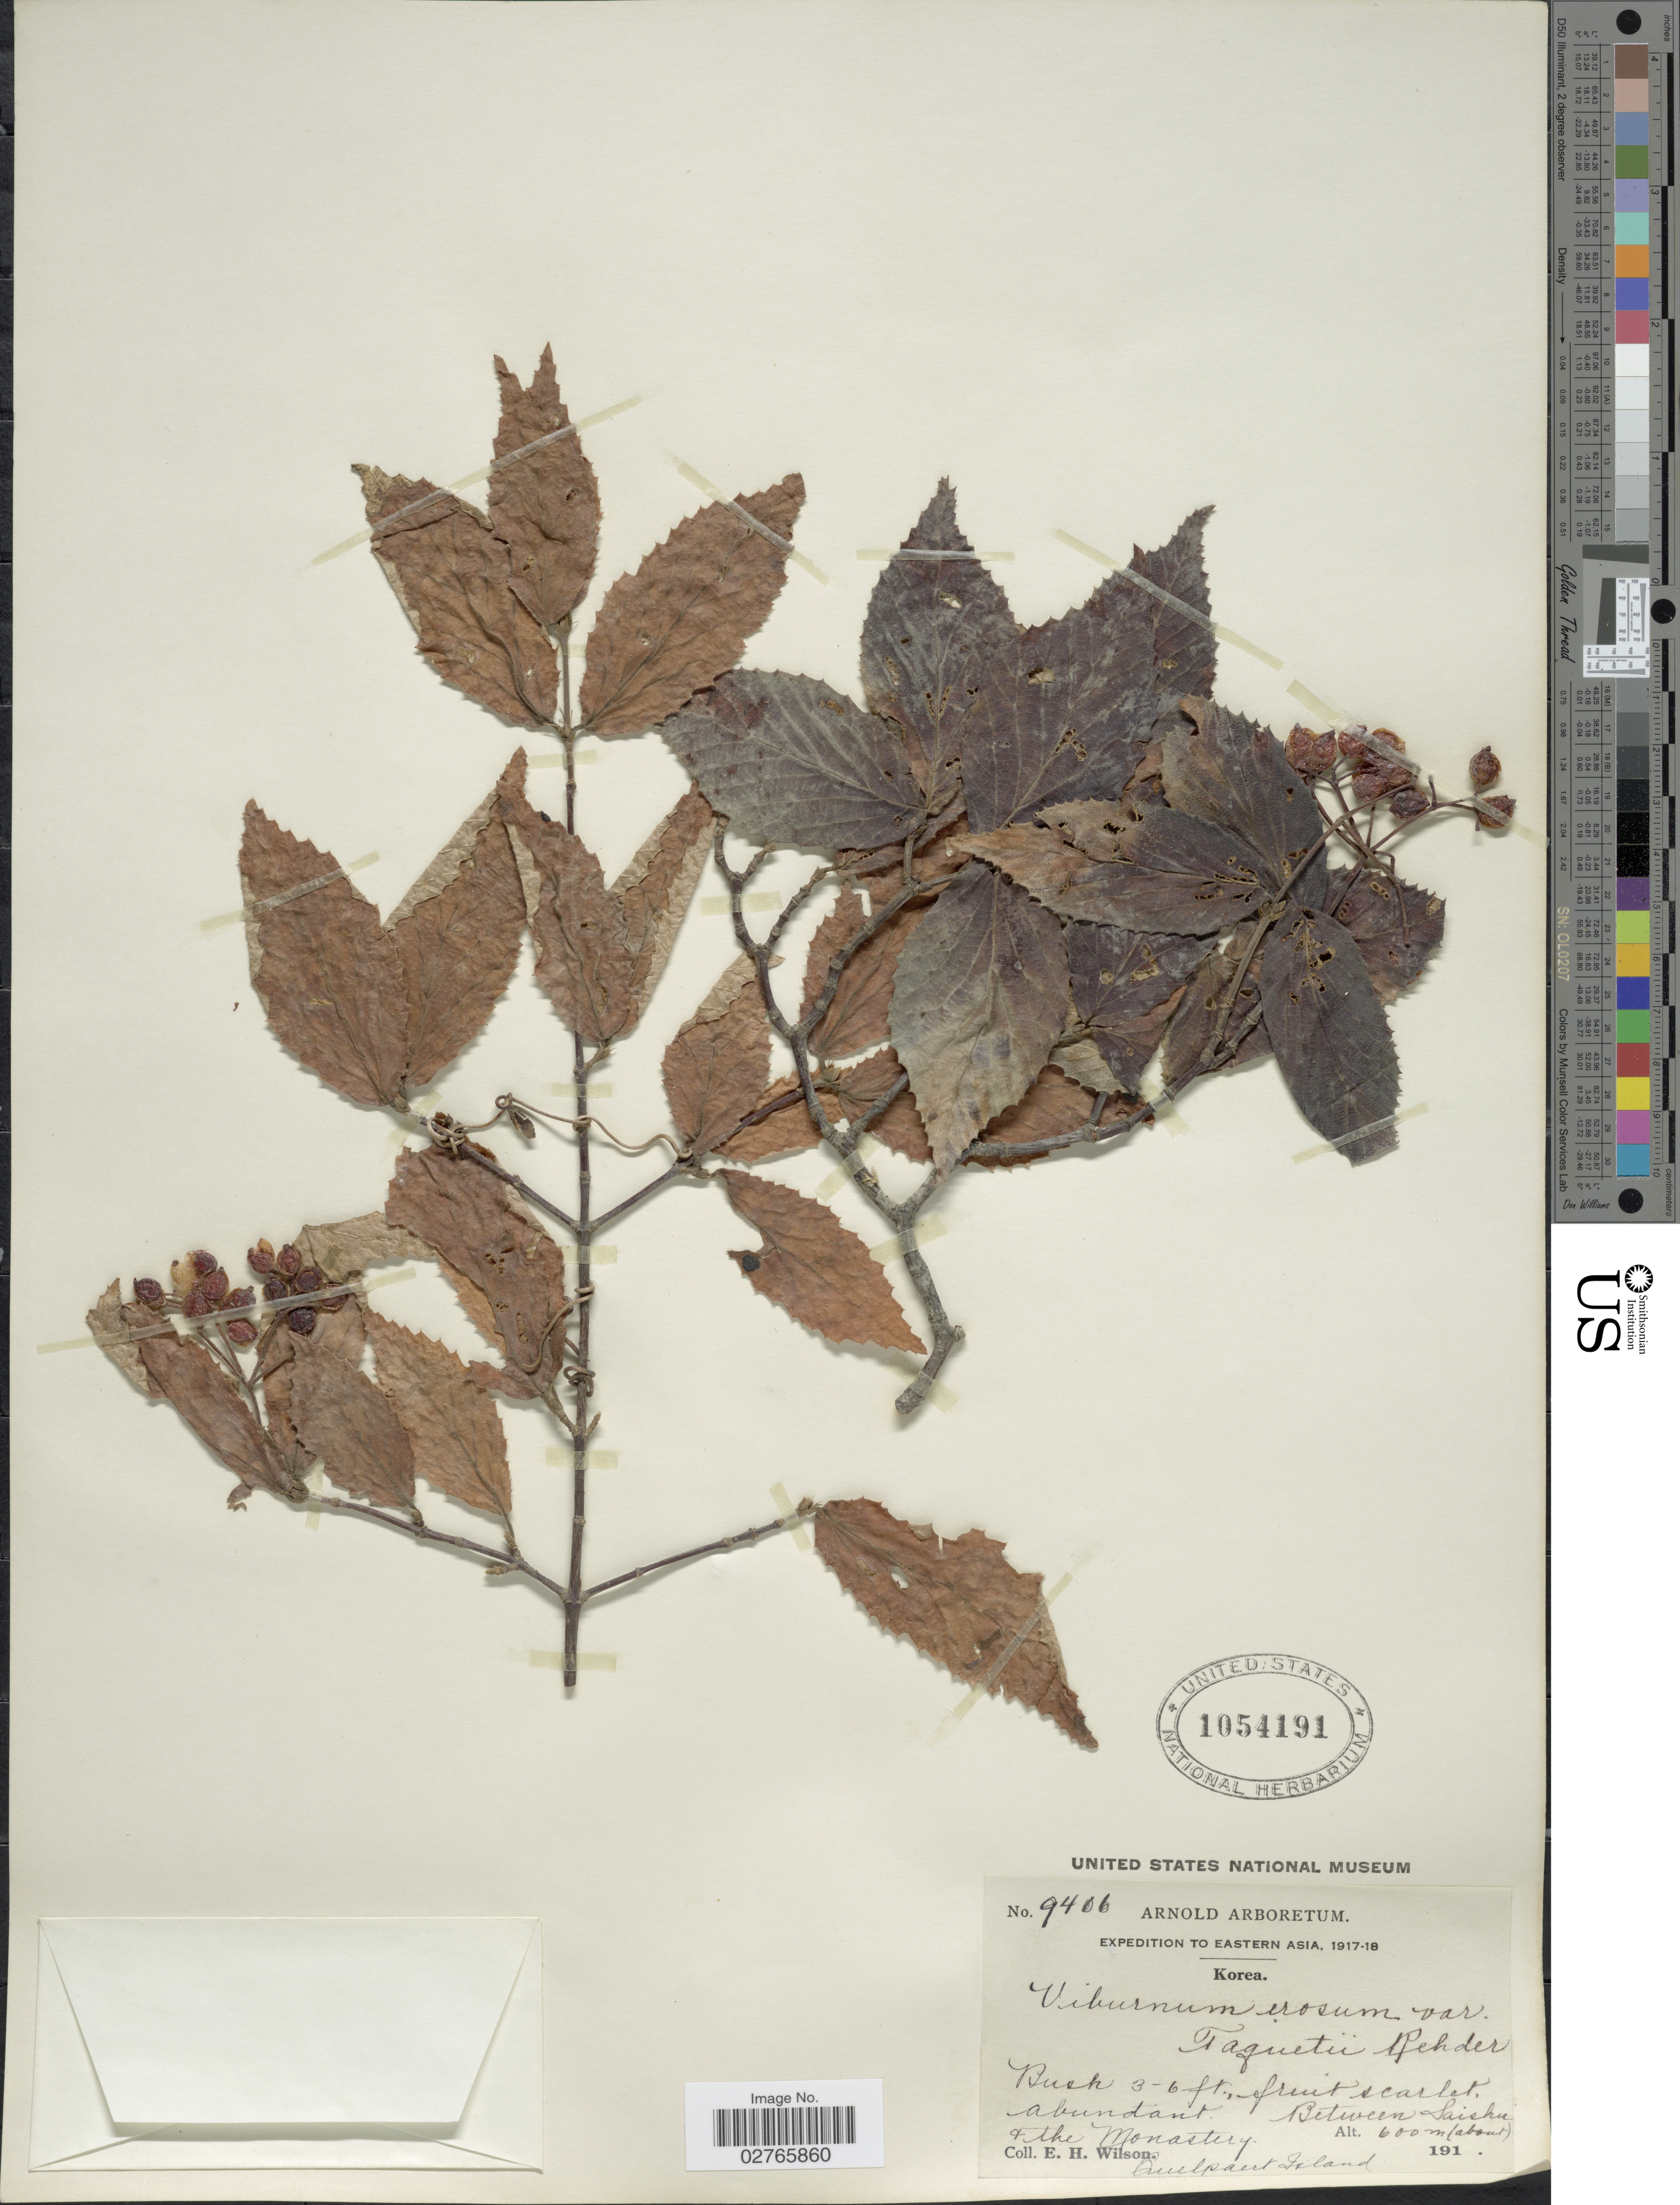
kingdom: Plantae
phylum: Tracheophyta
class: Magnoliopsida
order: Dipsacales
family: Viburnaceae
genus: Viburnum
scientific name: Viburnum erosum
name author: Thunb.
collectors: E. Wilson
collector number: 9406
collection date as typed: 1918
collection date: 1917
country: South Korea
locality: Eastern Asia. Between Saishu & the Monastery. Quelpaert Island.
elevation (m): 600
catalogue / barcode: US 1054191